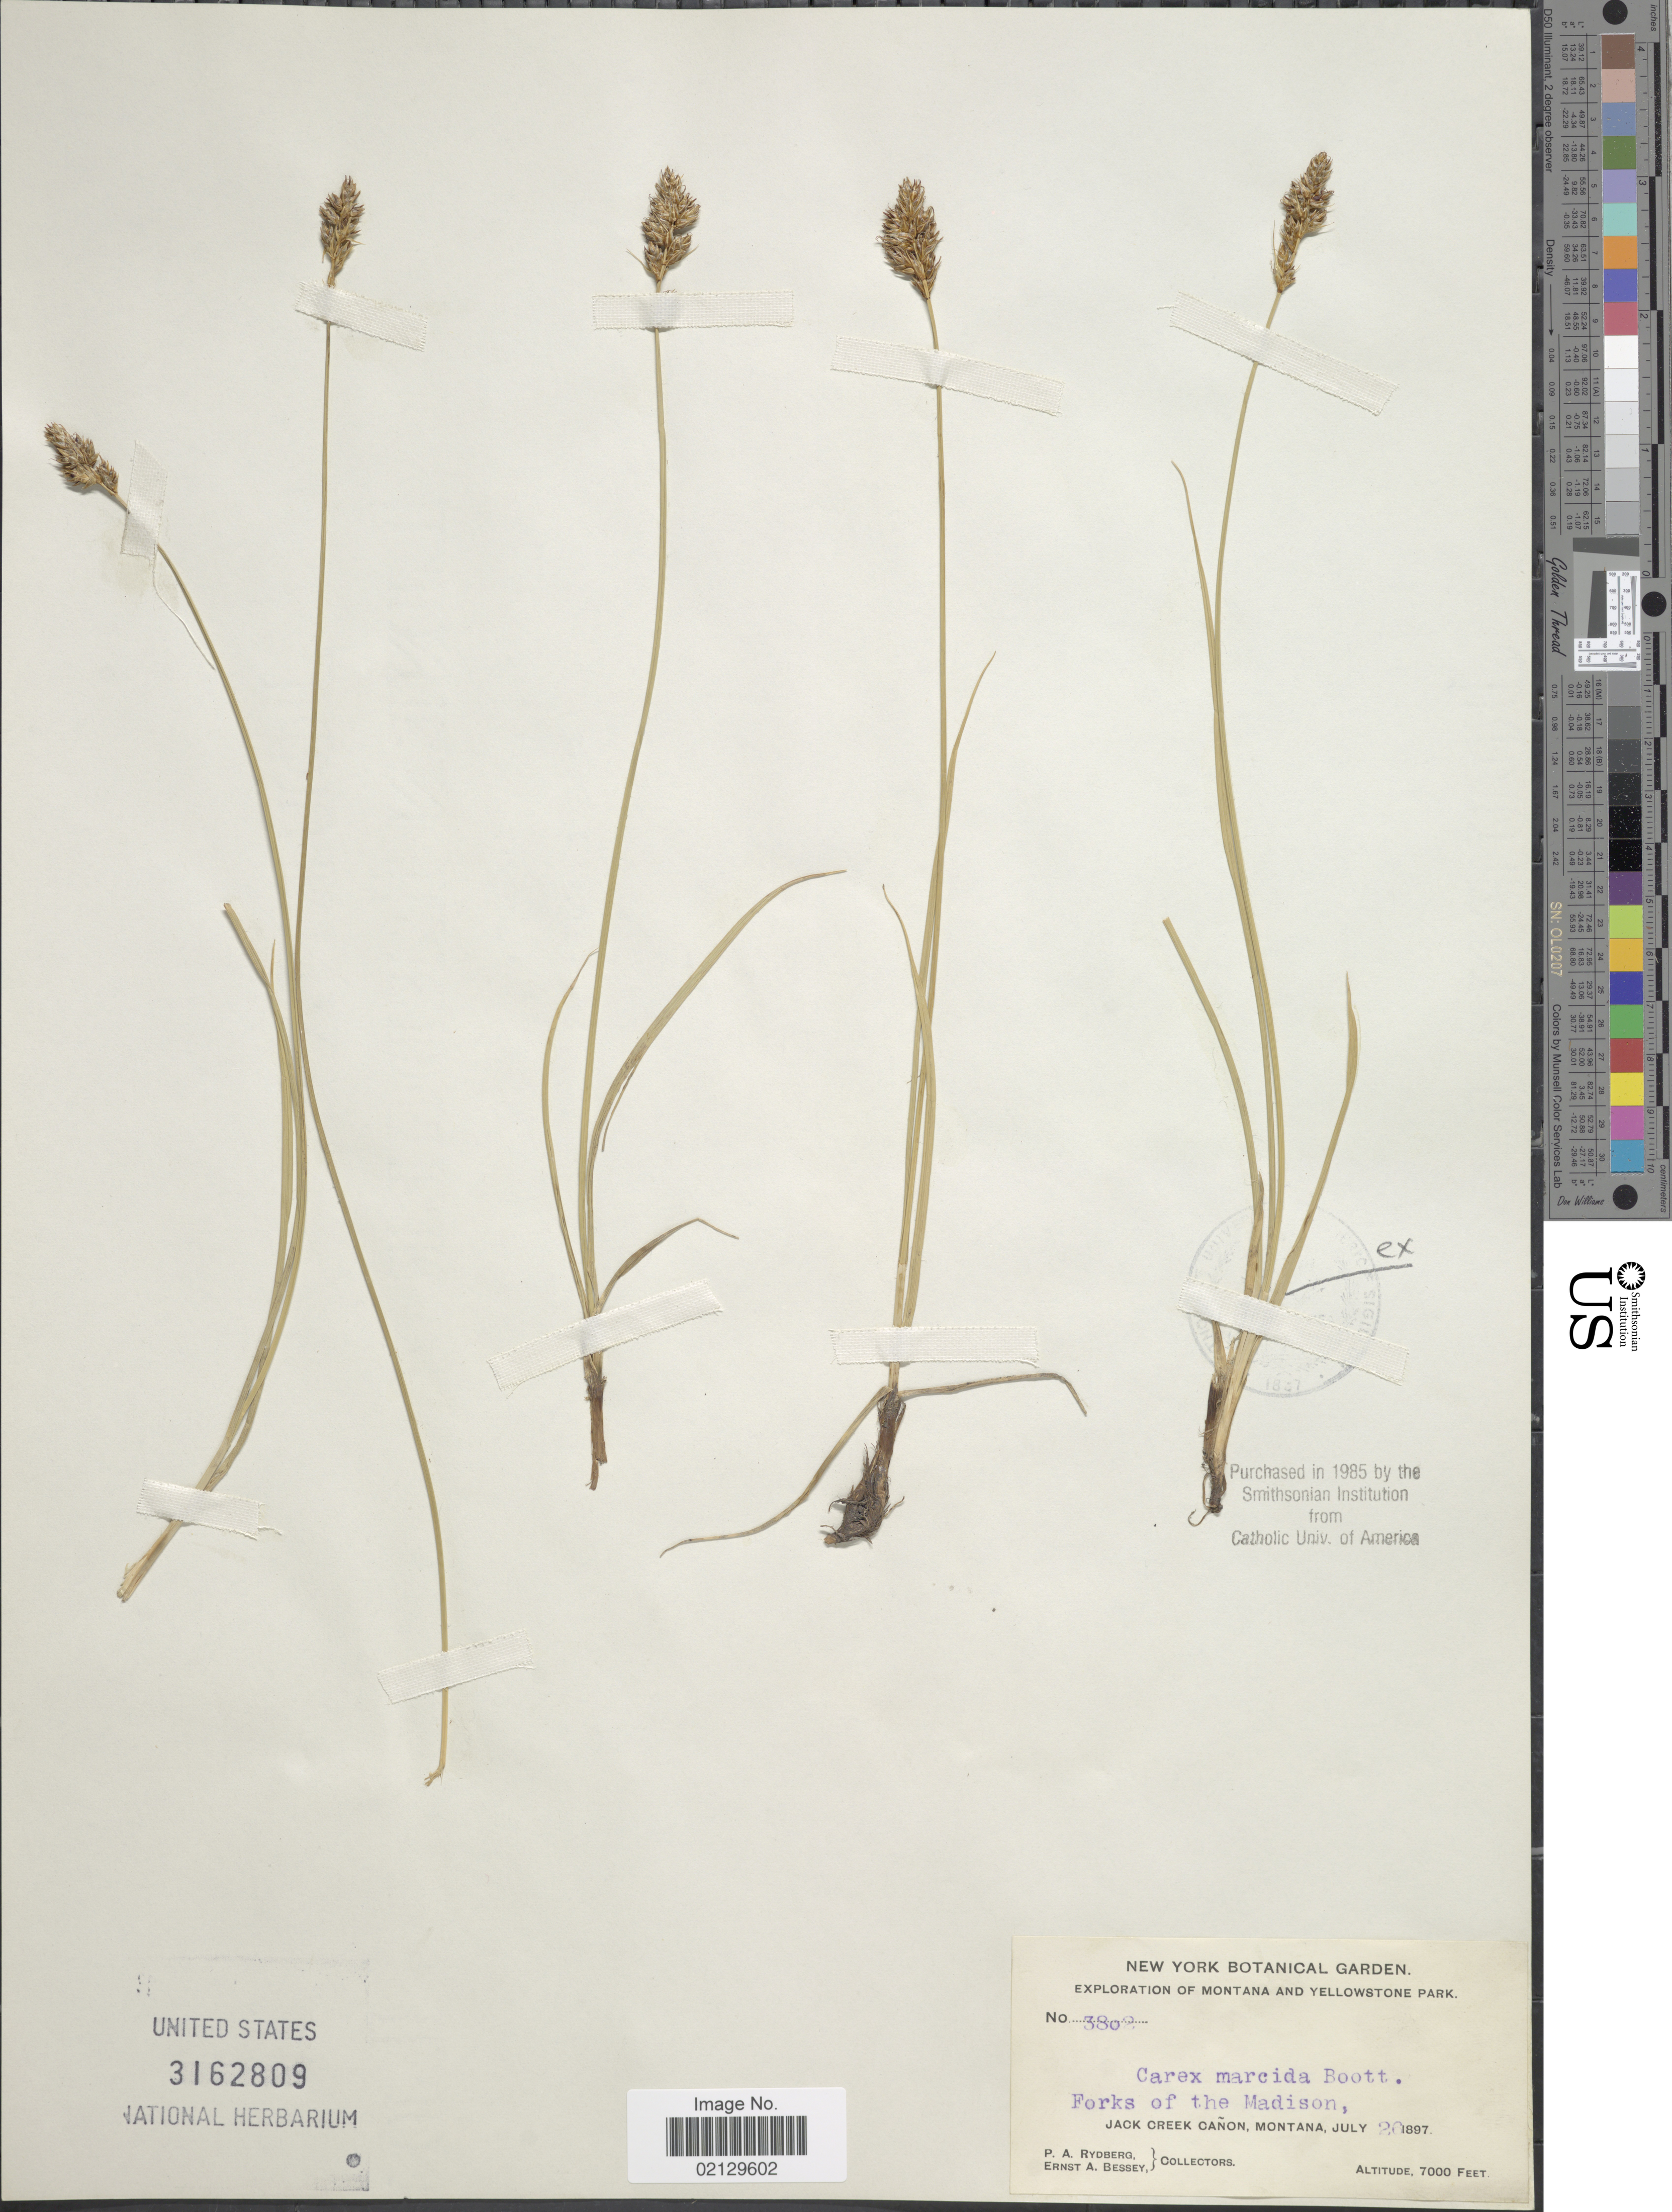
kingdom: Plantae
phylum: Tracheophyta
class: Liliopsida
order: Poales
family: Cyperaceae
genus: Carex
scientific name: Carex praegracilis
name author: W. Boott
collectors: P. A. Rydberg & E. A. Bessey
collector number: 3802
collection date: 1897-07-20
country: United States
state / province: Montana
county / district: Madison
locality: Forks of the Madison. Jack Creek Canon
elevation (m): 2134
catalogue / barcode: US 3162809